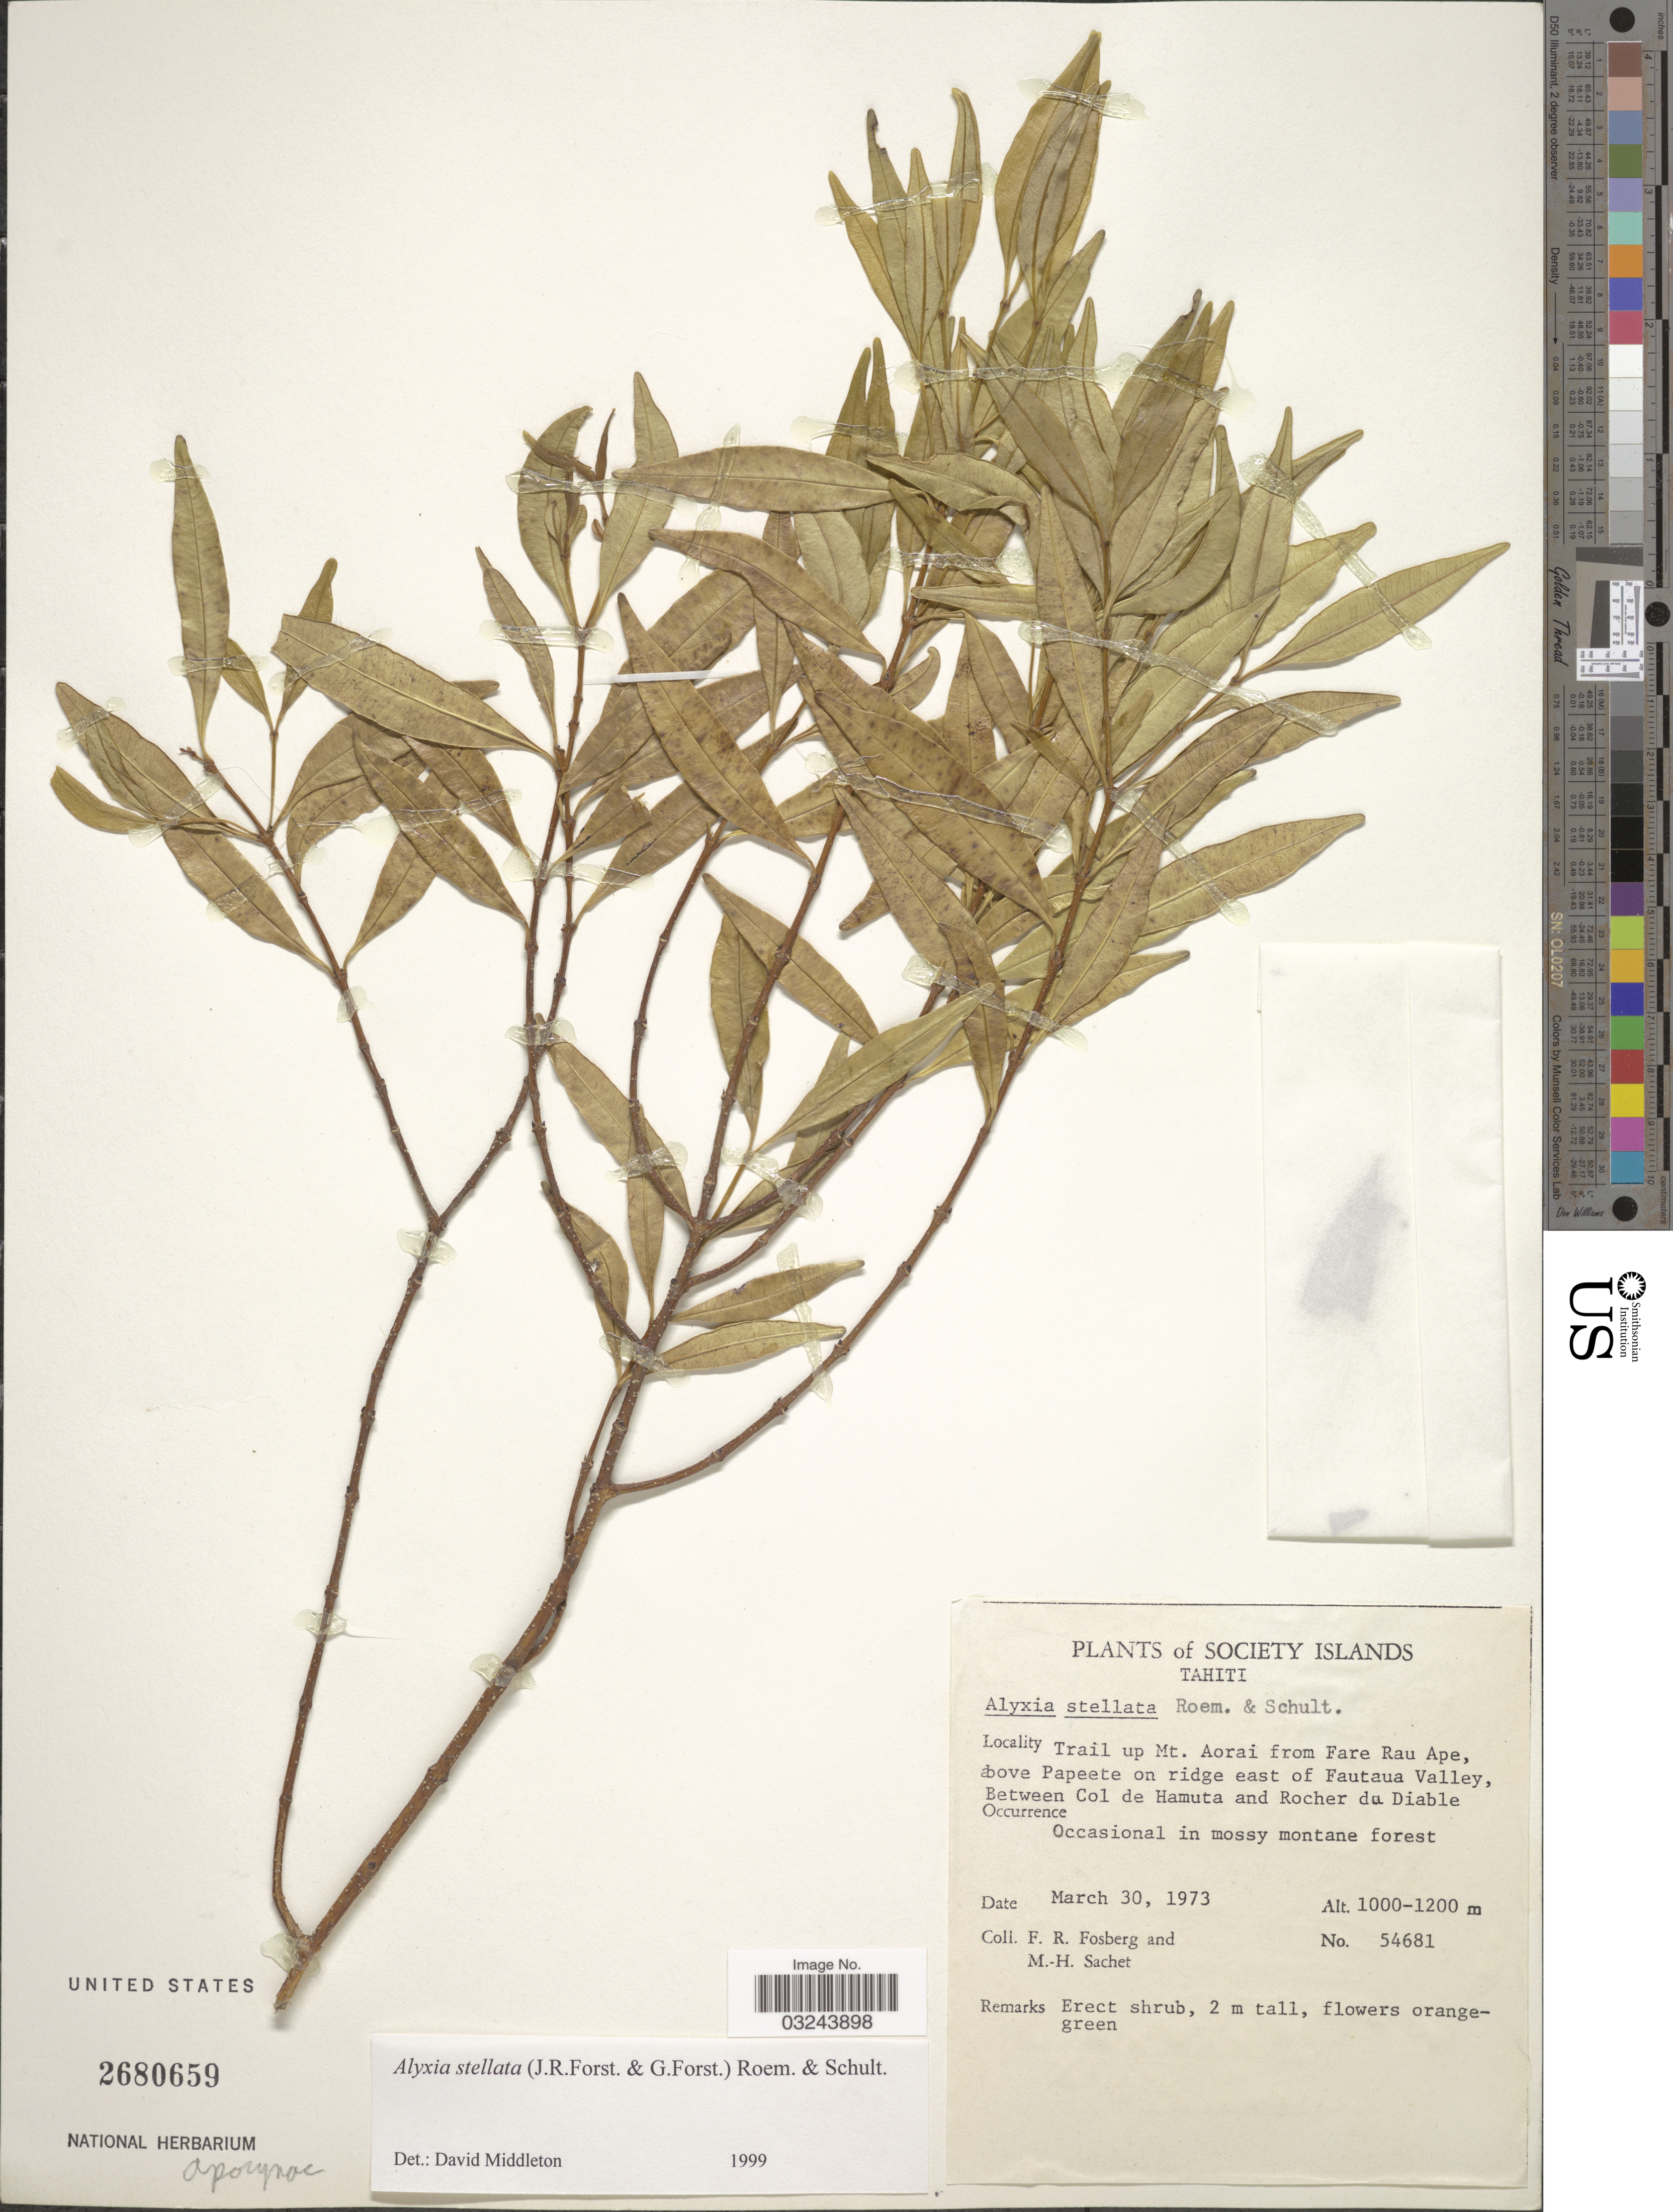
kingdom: Plantae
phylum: Tracheophyta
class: Magnoliopsida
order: Gentianales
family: Apocynaceae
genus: Alyxia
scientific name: Alyxia stellata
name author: (J.R. Forst. & G. Forst.) Roem. & Schult.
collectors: F. R. Fosberg & M.-H. Sachet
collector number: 54681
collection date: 1973-03-30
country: French Polynesia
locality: Society Islands. Tahiti. Trail up Mt. Aorai from Fare Rau Ape, above Papeete on ridge east of Fautaua Valley, Between Col de Hamuta and Rocher du Diable.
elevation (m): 1000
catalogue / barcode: US 2680659